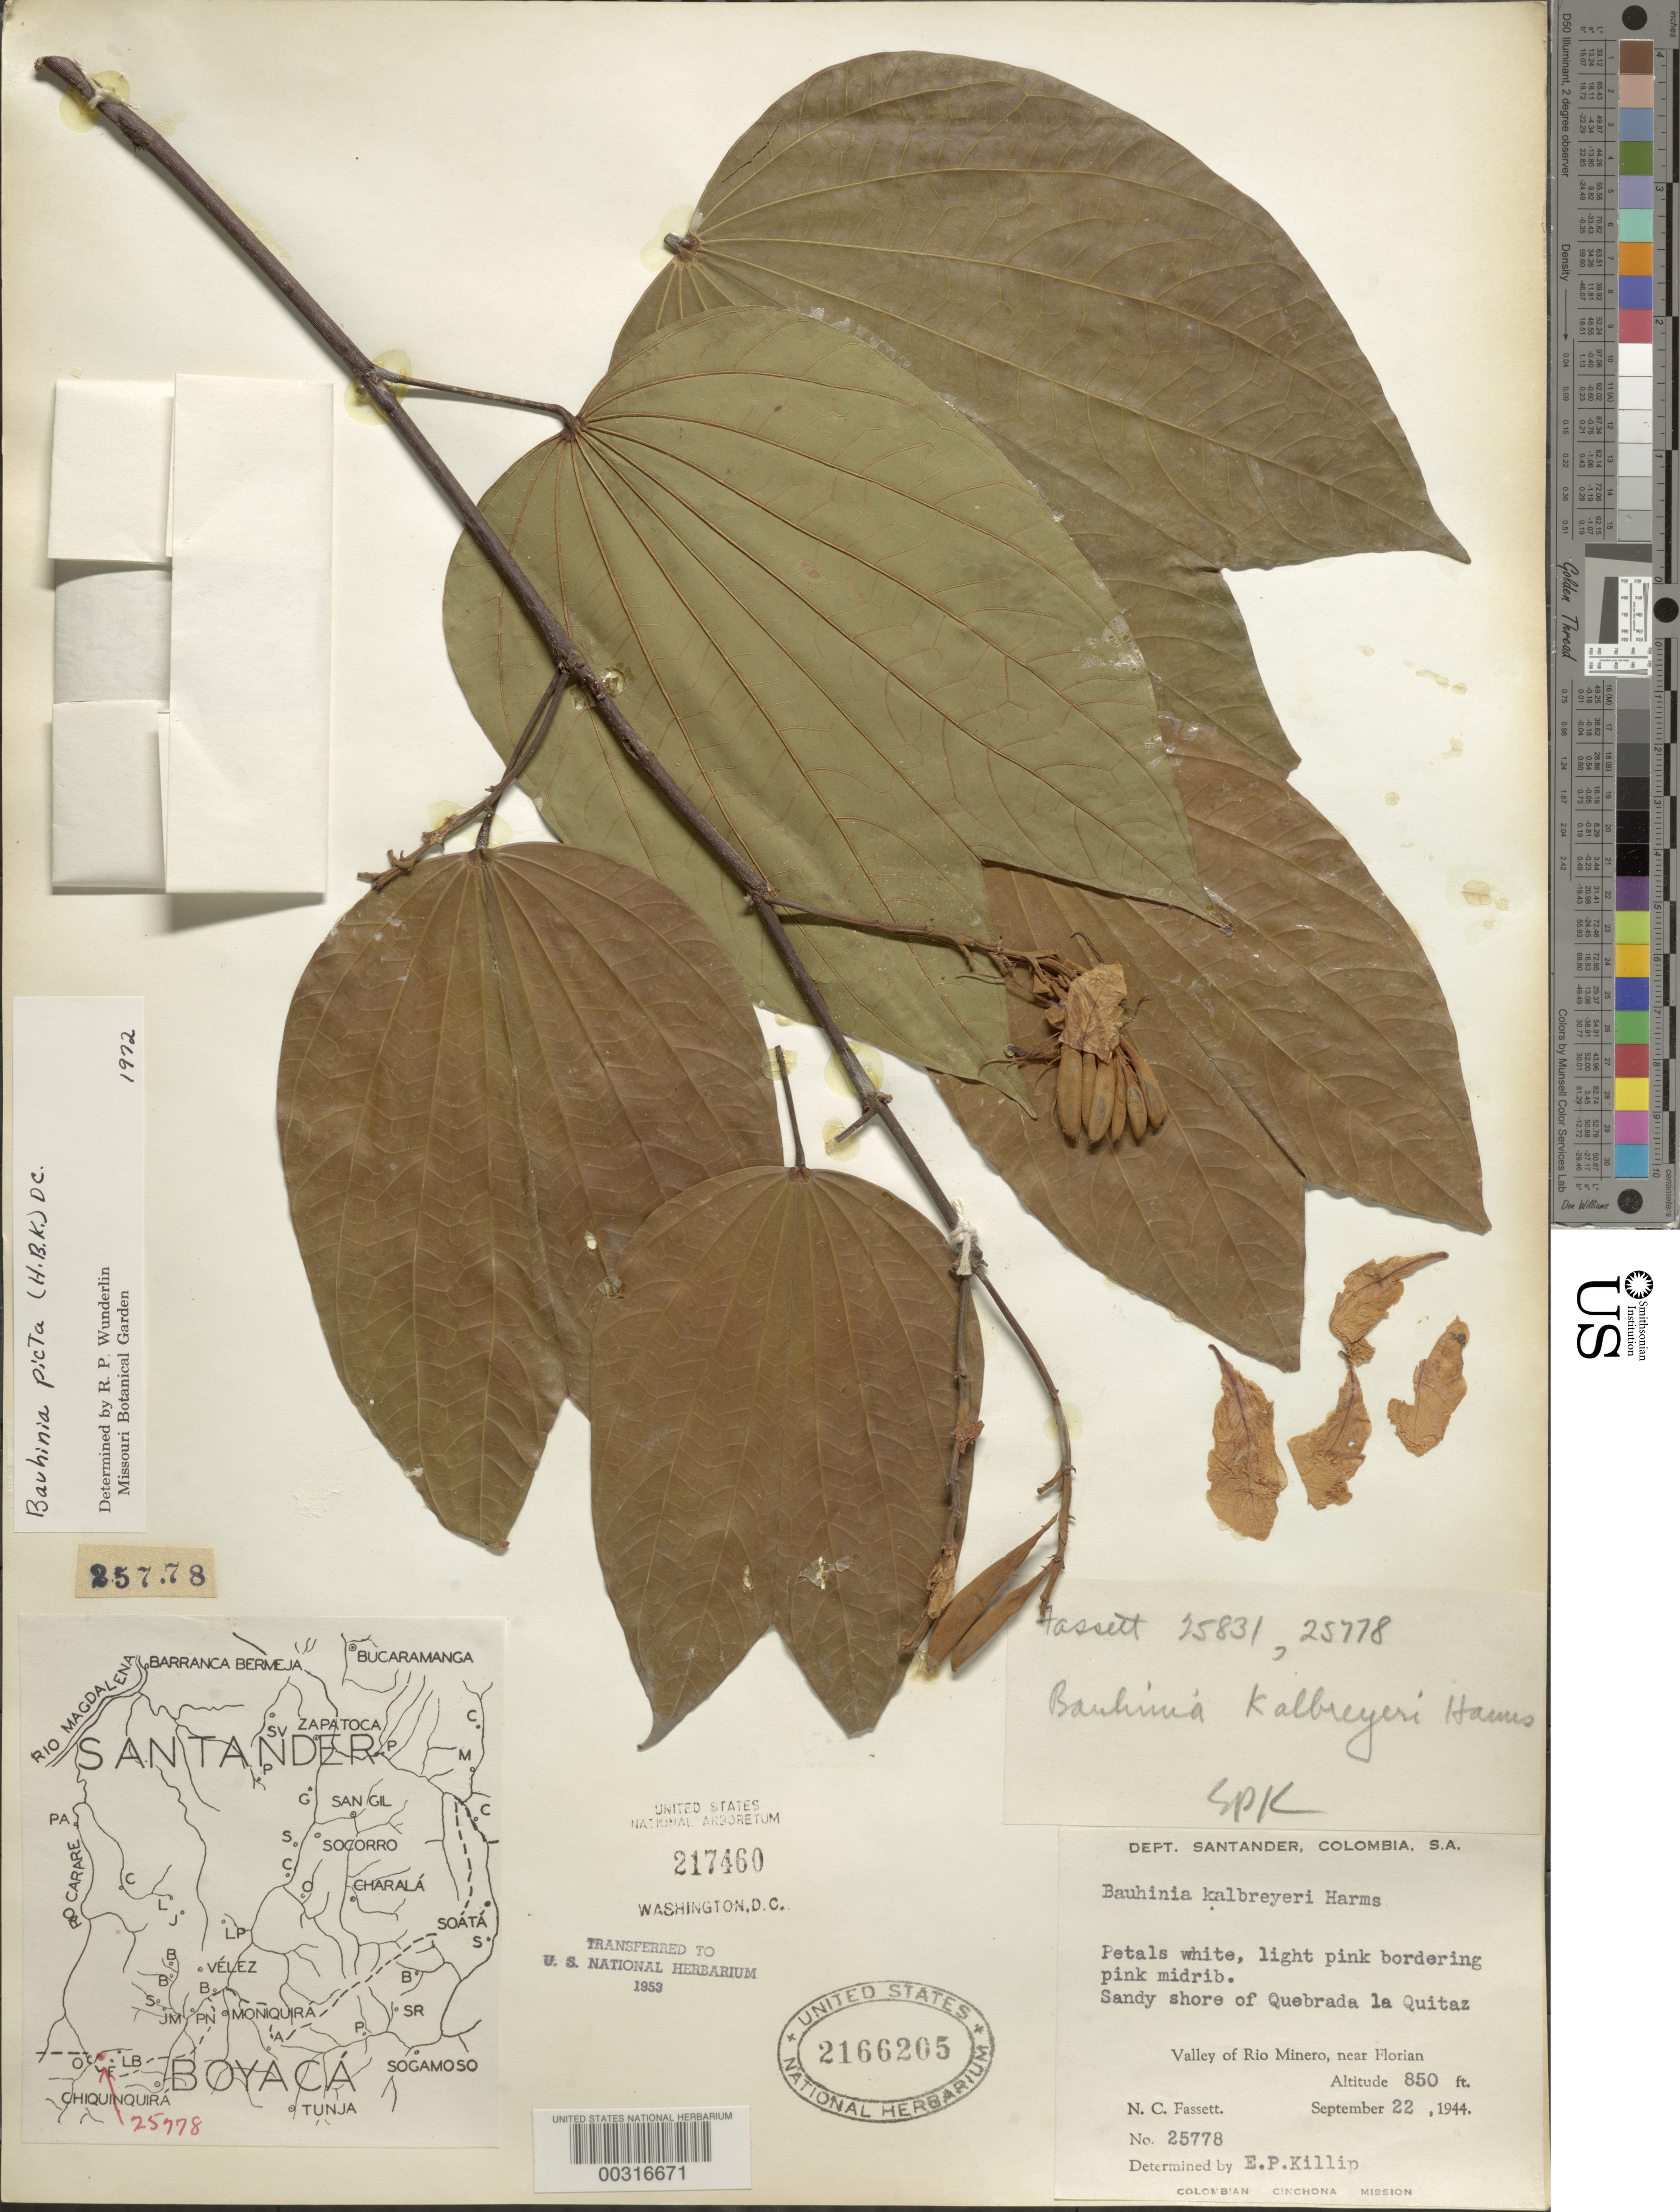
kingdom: Plantae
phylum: Tracheophyta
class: Magnoliopsida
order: Fabales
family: Fabaceae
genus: Bauhinia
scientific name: Bauhinia picta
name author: (Humb. & Bonpl.) DC.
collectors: N. C. Fassett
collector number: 25778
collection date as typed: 22 Sep 1944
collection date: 1944-09-22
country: Colombia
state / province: Santander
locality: Quebrada la Quitaz; Valley of Rio Minro, near Florian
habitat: Sandy shore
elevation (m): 259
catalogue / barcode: US 2166205